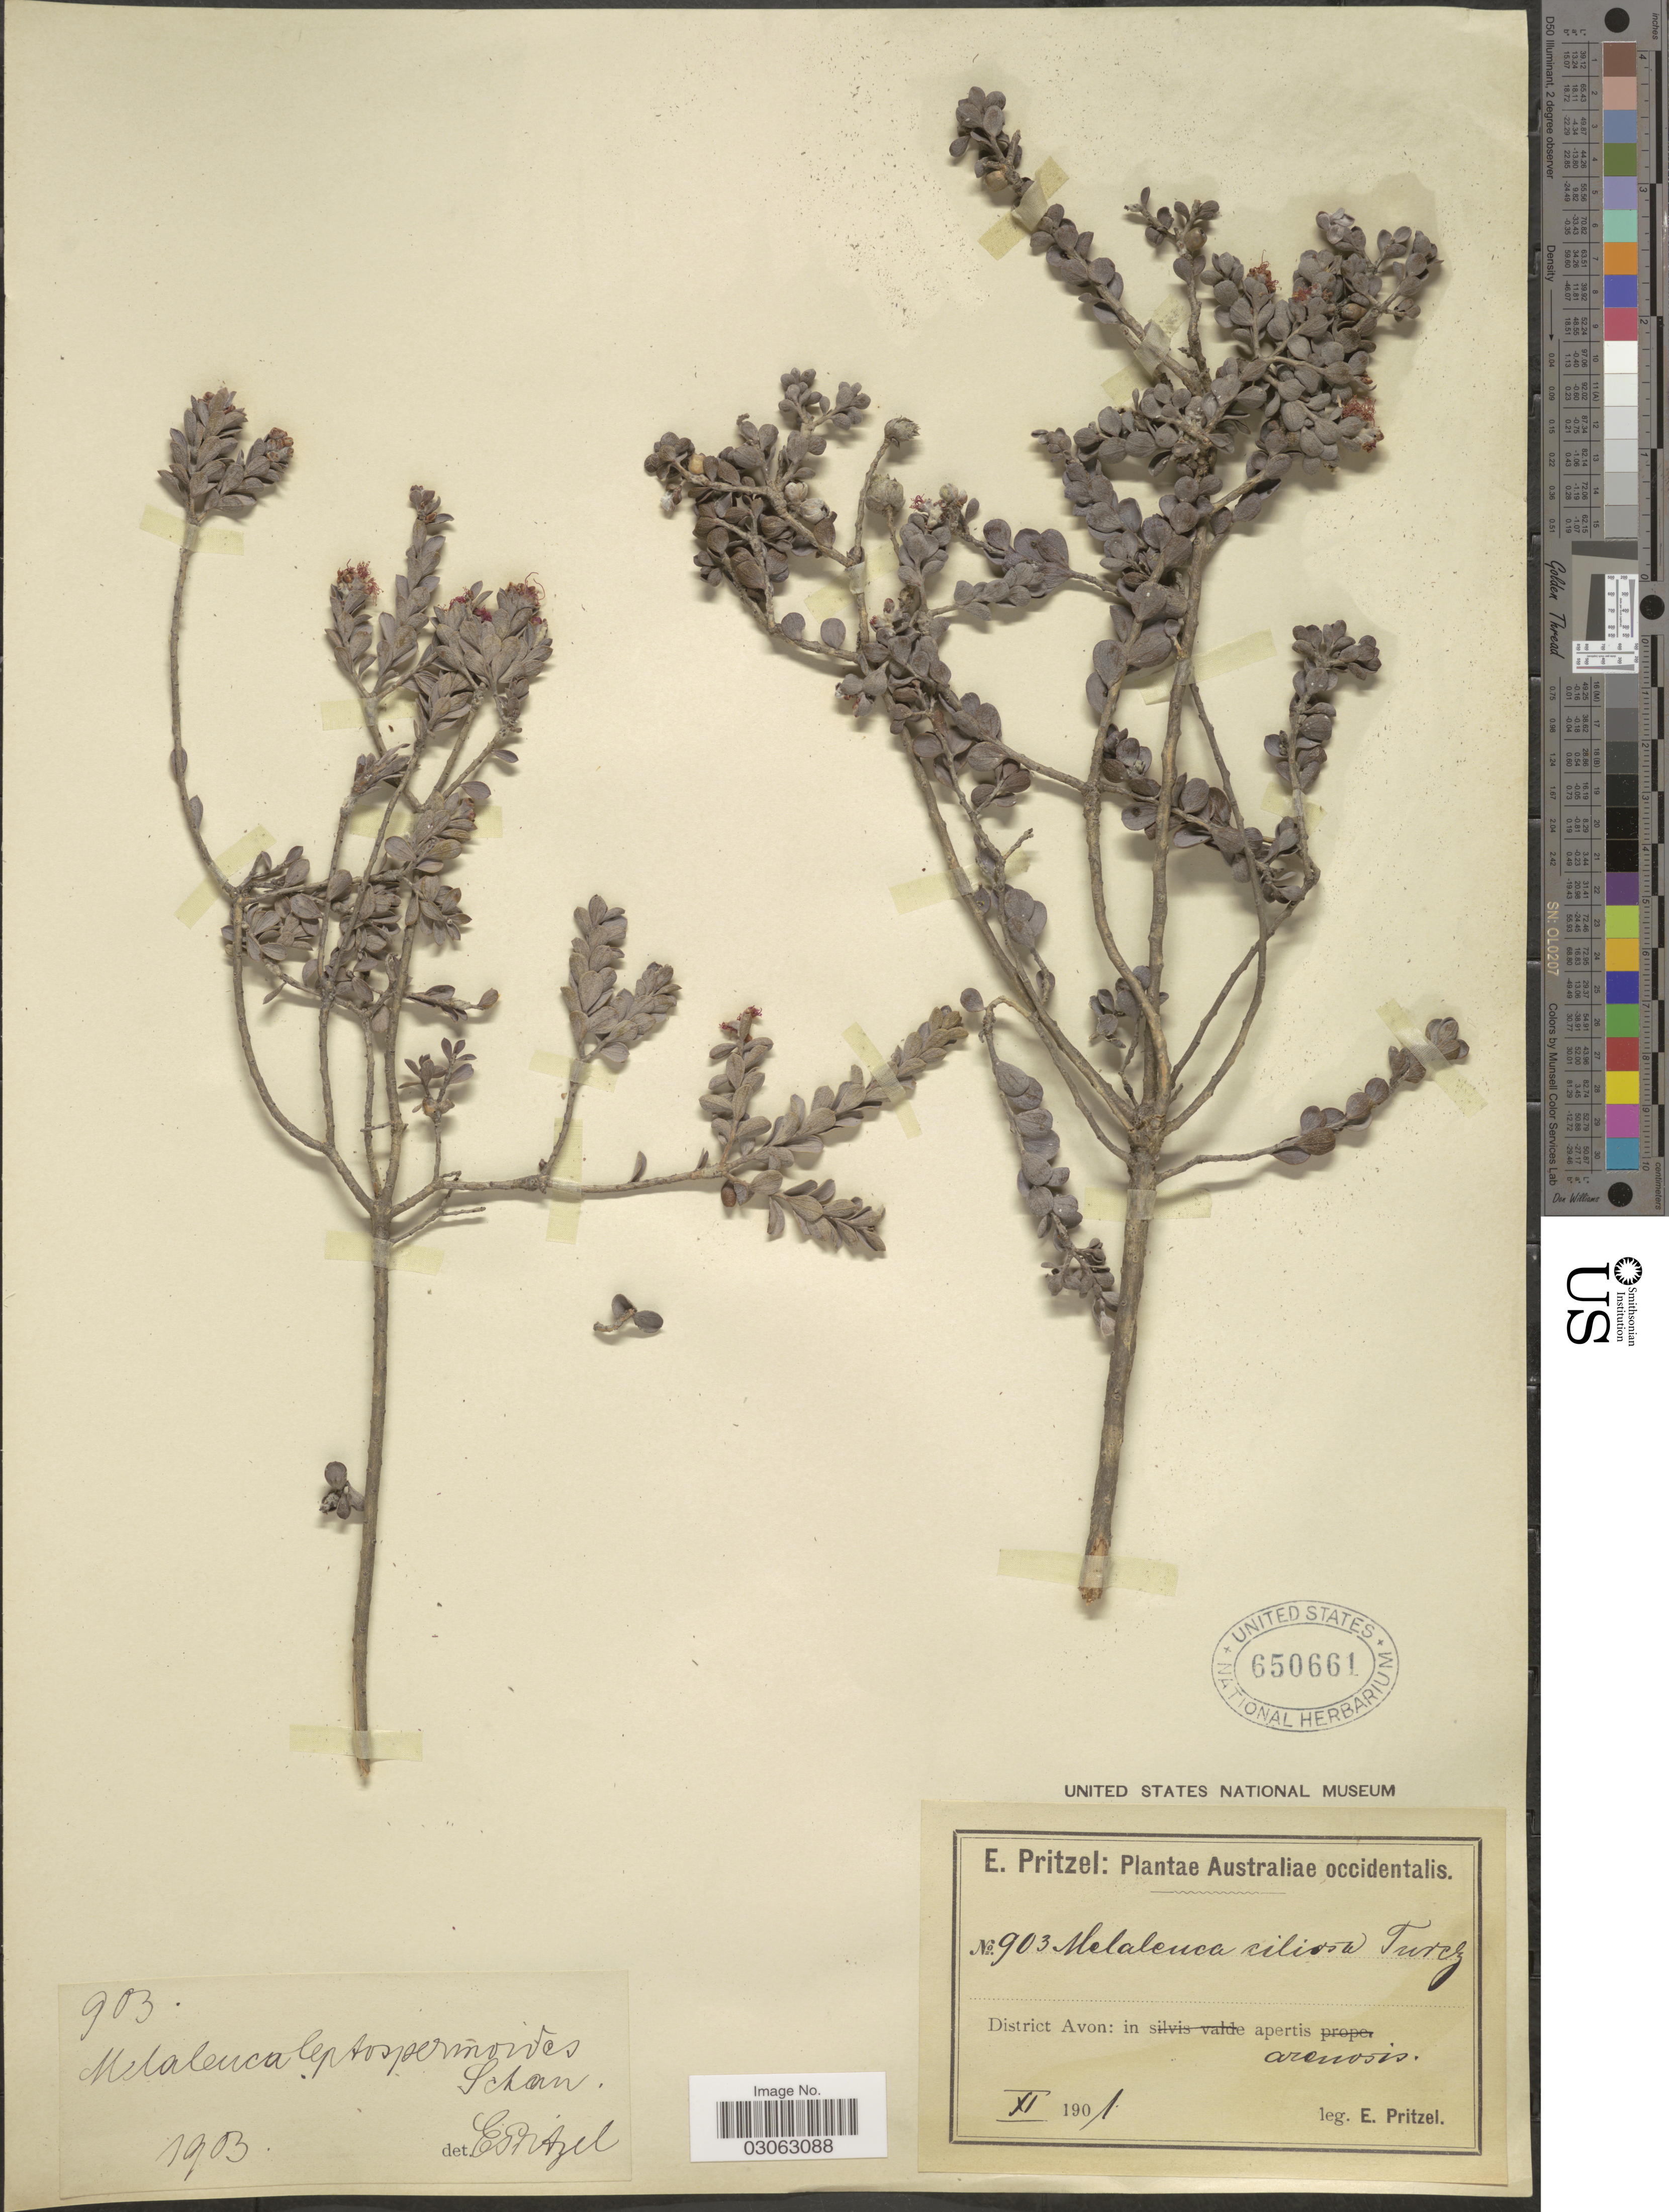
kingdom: Plantae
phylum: Tracheophyta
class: Magnoliopsida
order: Myrtales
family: Myrtaceae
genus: Melaleuca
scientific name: Melaleuca leptospermoides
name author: Schauer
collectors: E. G. Pritzel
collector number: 903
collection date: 1901-11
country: Australia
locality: Australiae occidentalis. District Avon.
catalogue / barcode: US 650661